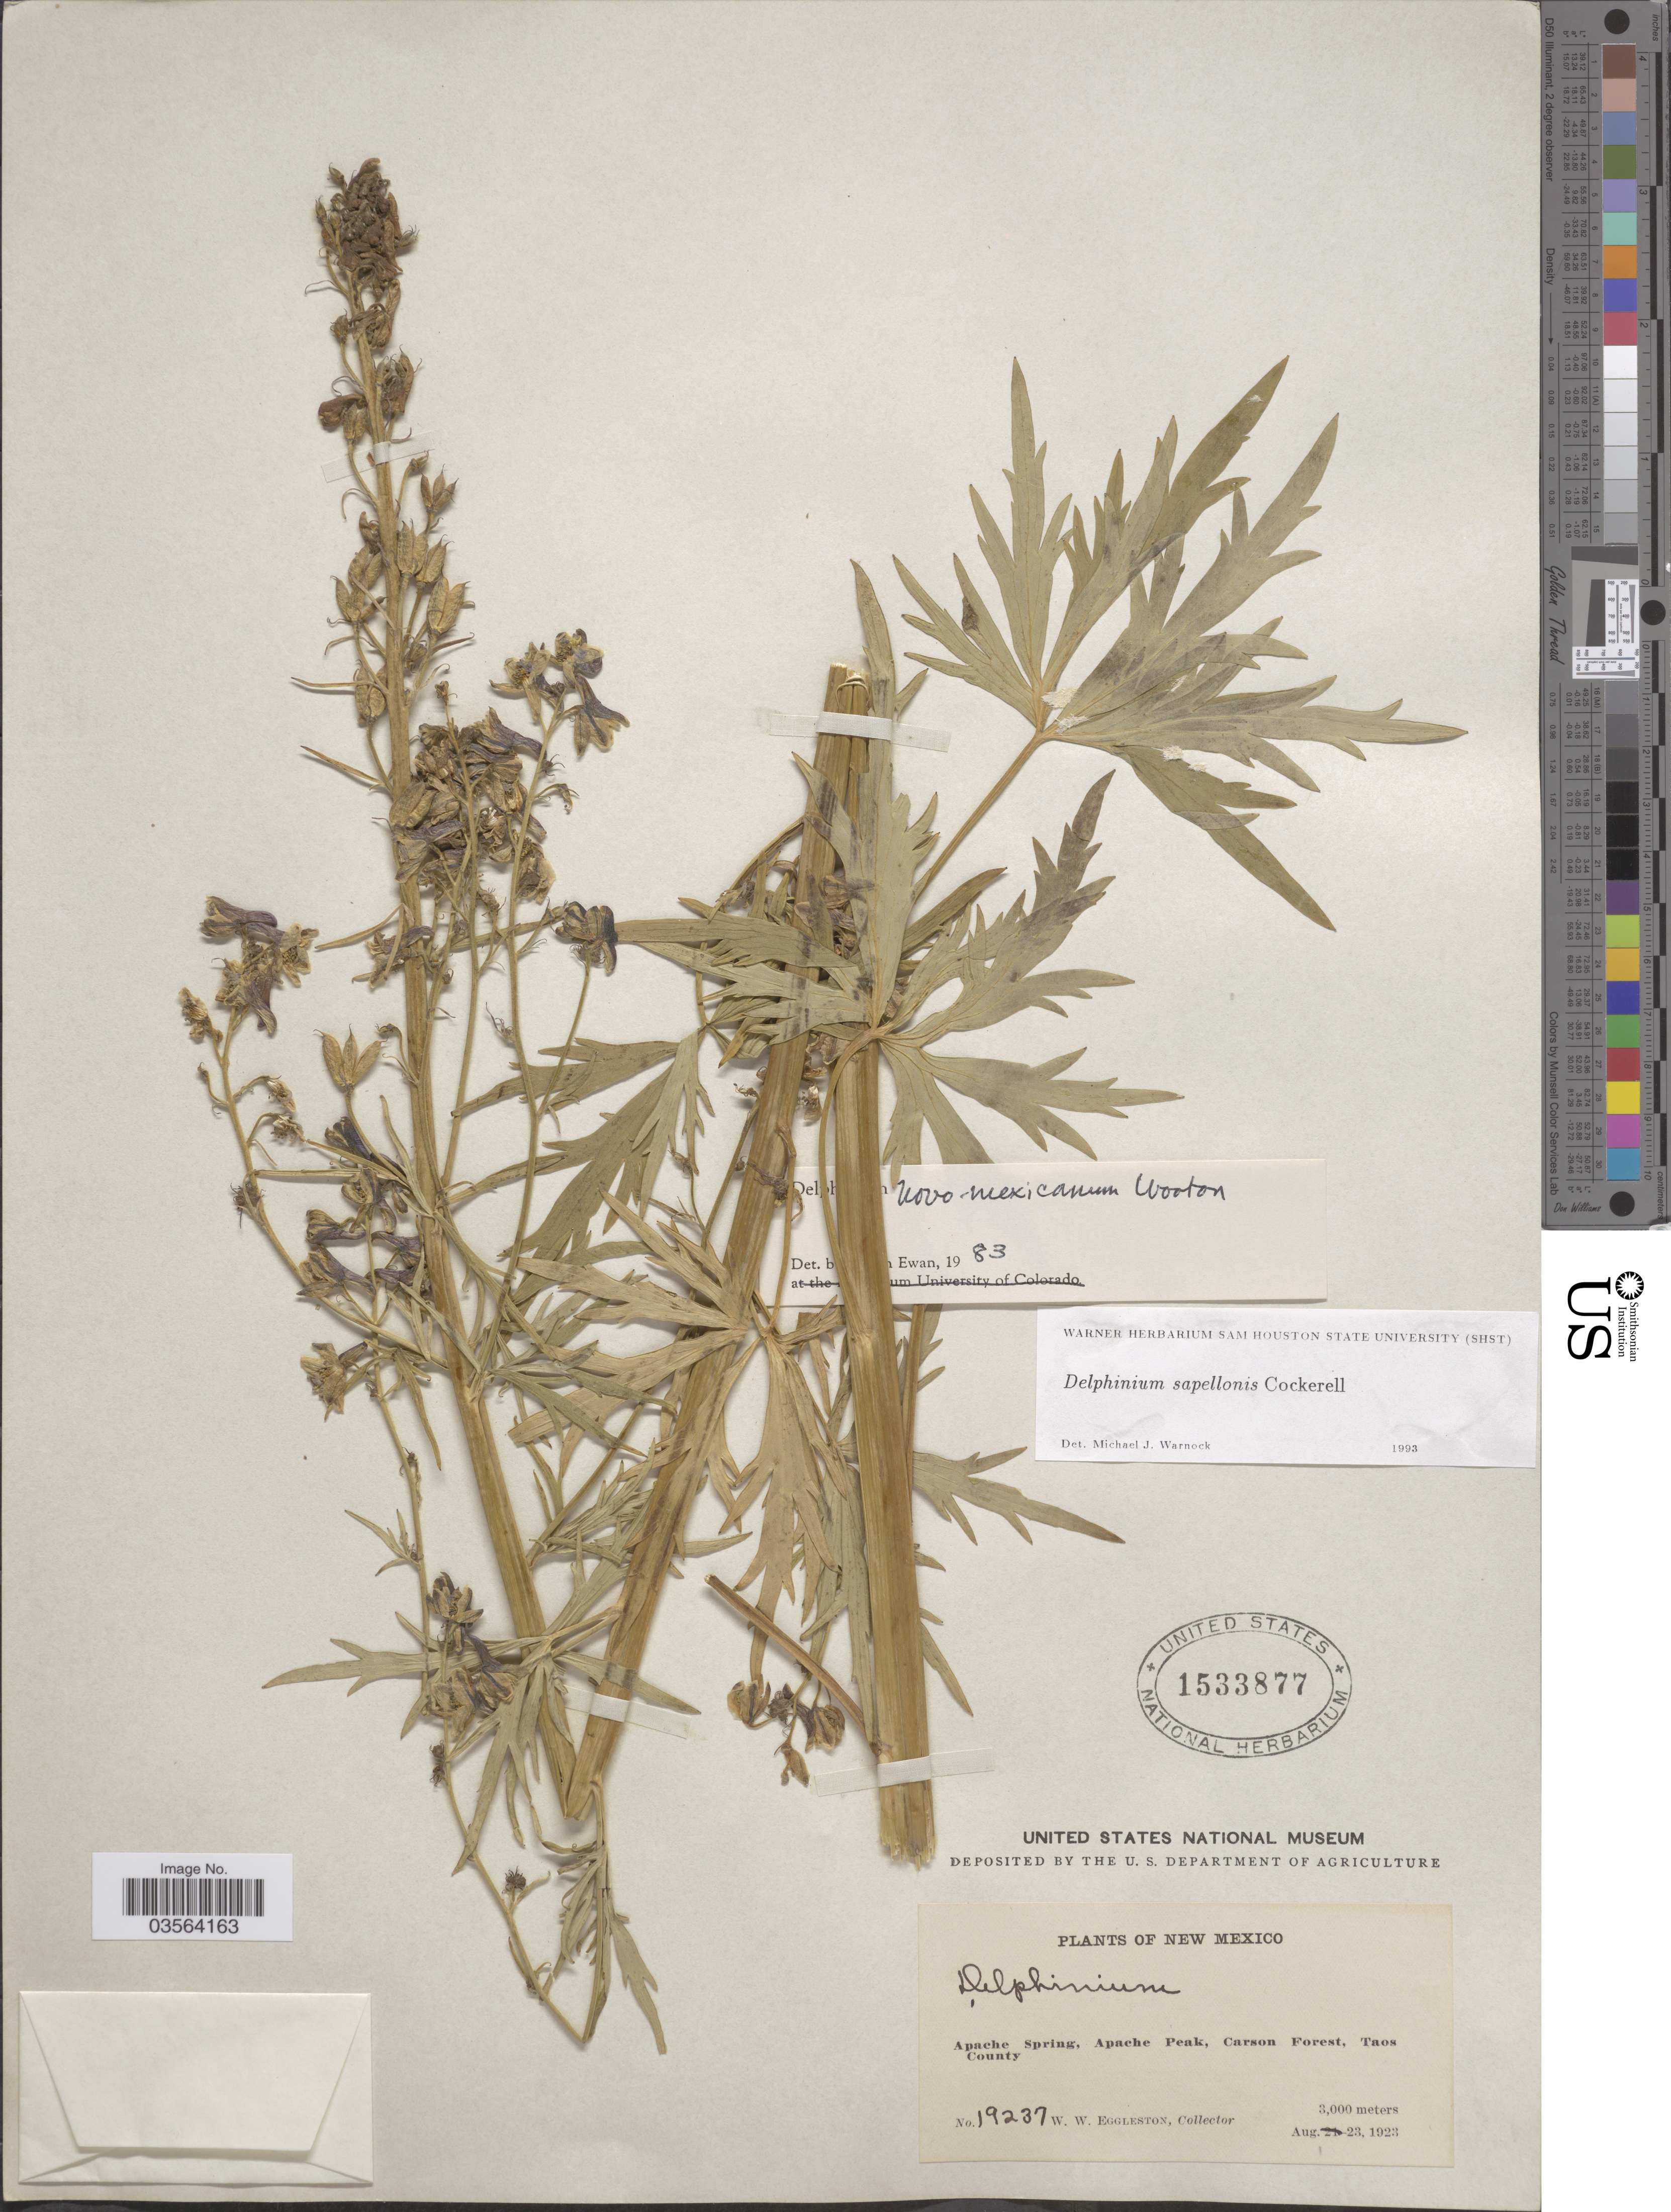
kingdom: Plantae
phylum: Tracheophyta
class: Magnoliopsida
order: Ranunculales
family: Ranunculaceae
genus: Delphinium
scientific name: Delphinium sapellonis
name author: Cockerell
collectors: W. W. Eggleston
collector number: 19237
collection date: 1923-08-23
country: United States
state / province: New Mexico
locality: Apache Spring, Apache Peak, Carson Forest, Taos County.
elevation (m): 3000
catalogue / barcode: US 1533877